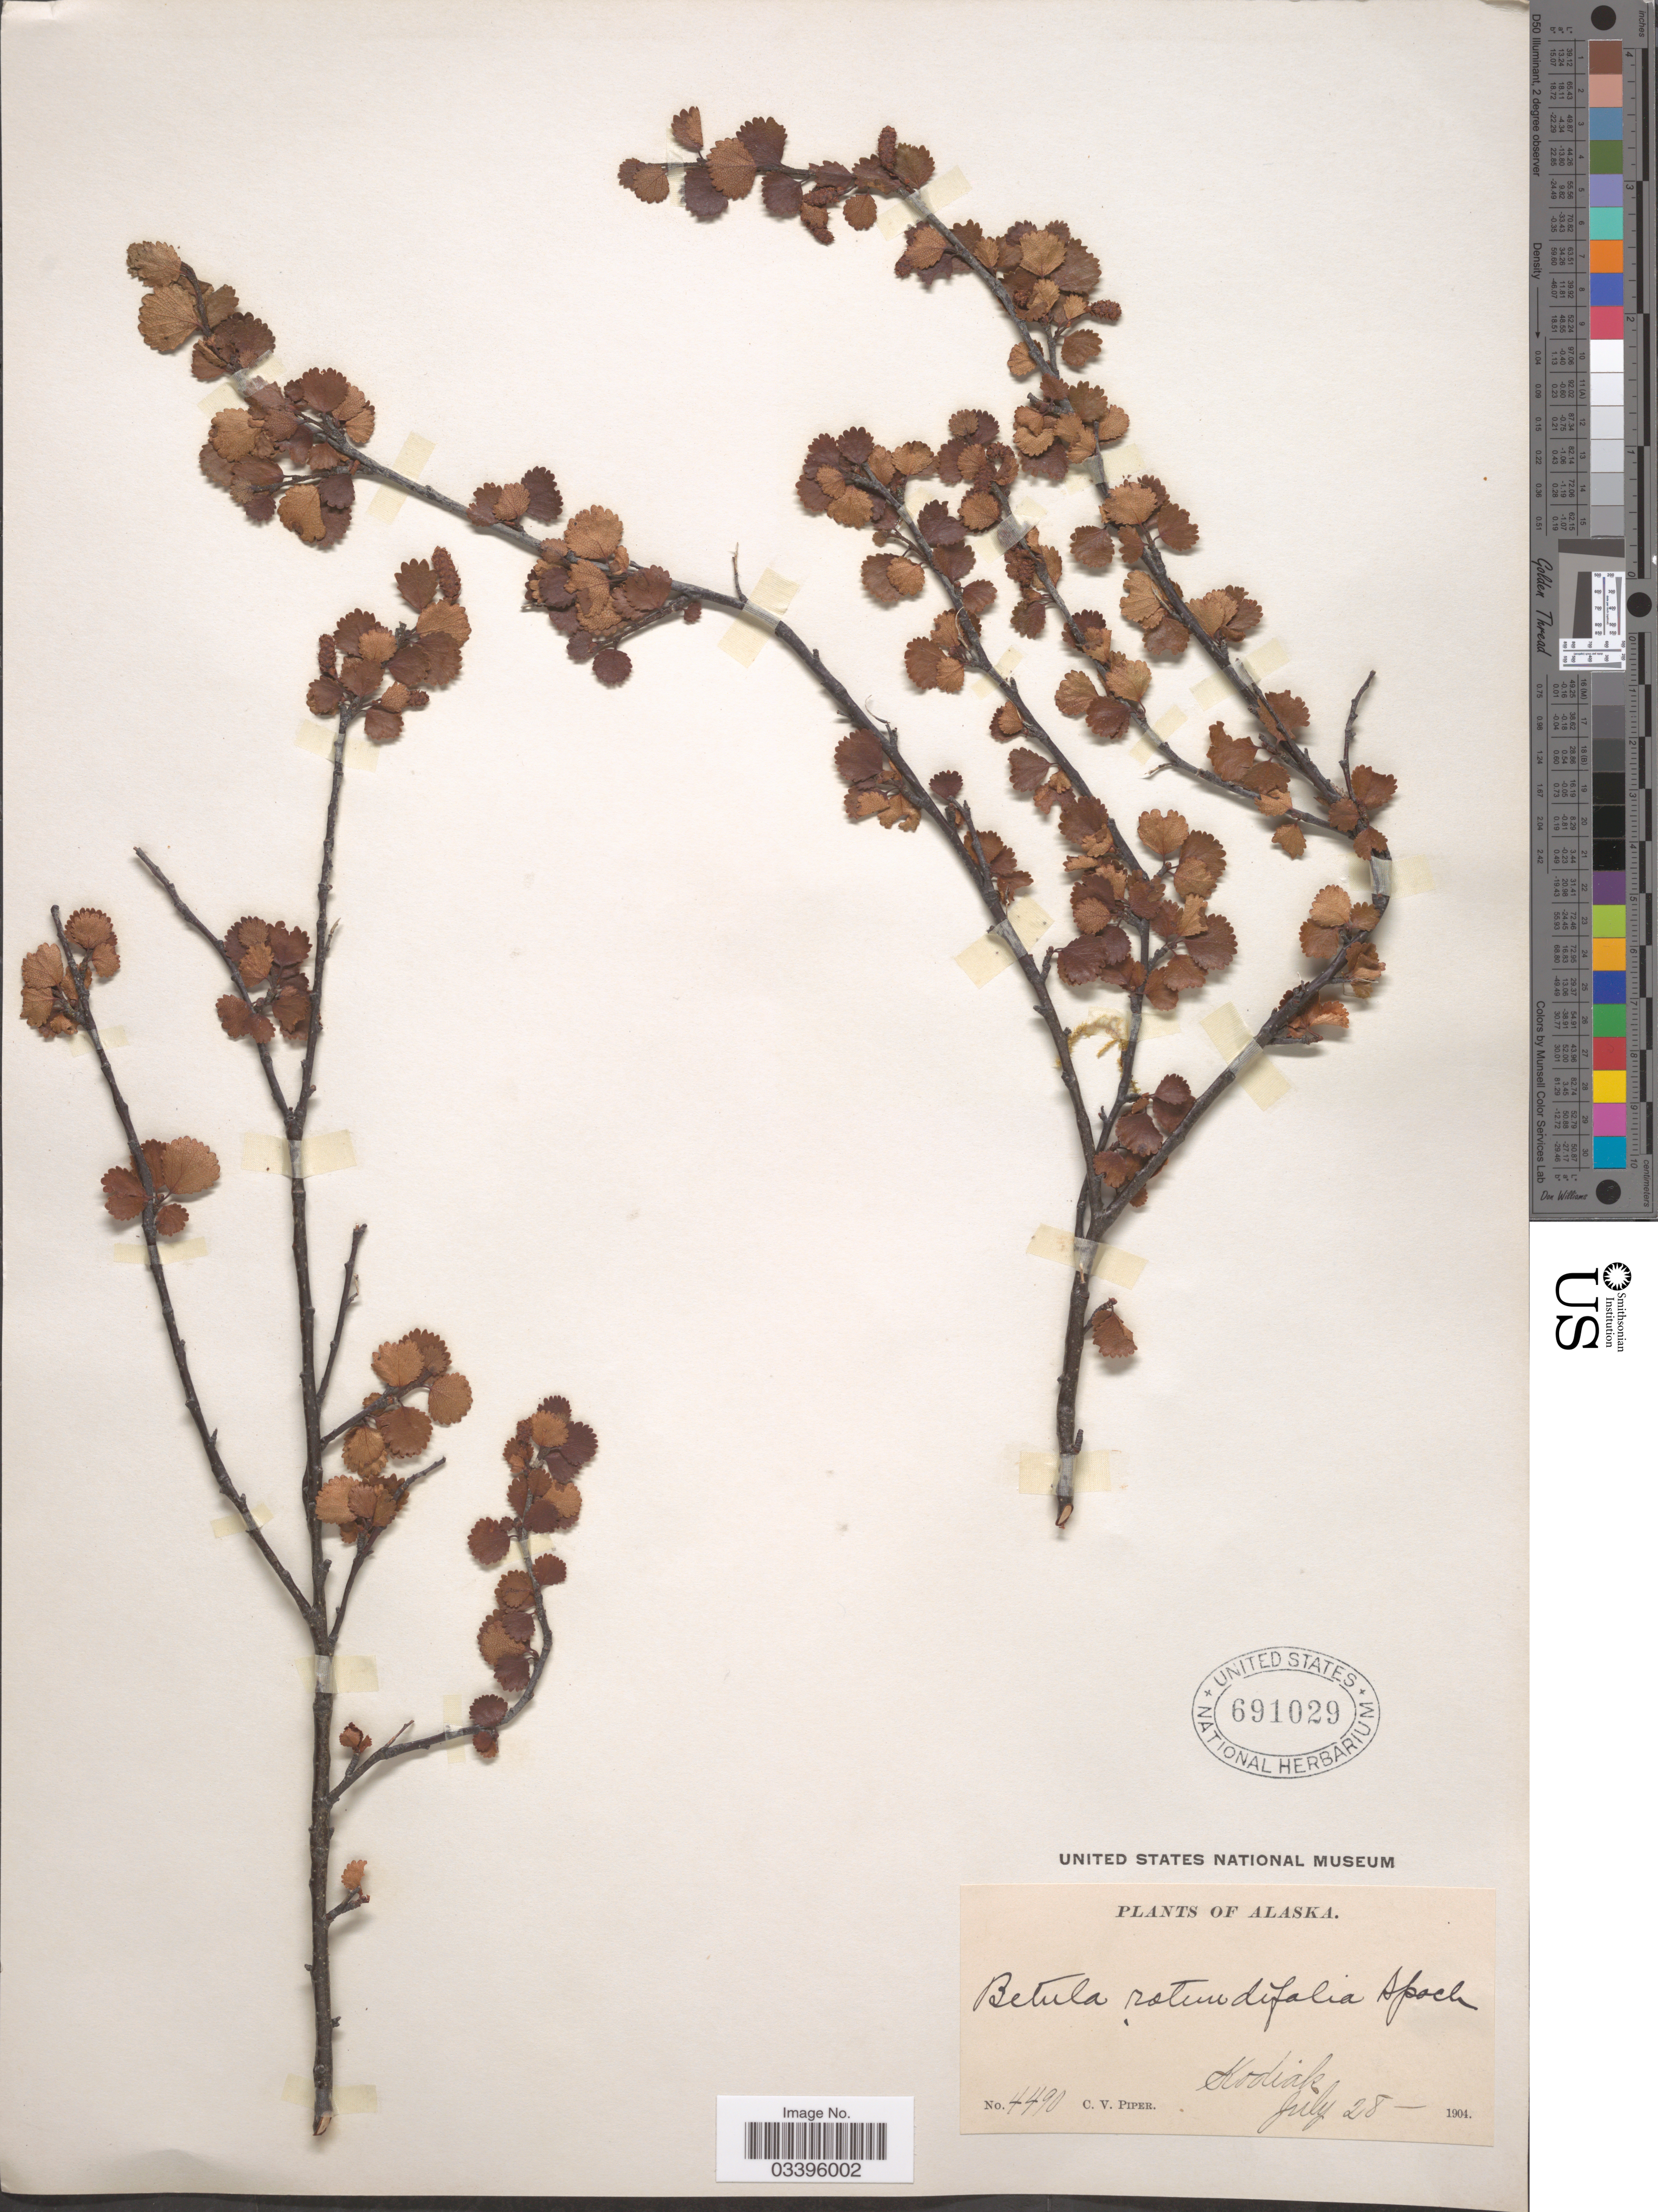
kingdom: Plantae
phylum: Tracheophyta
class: Magnoliopsida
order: Fagales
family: Betulaceae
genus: Betula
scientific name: Betula nana subsp. exilis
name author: L.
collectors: C. V. Piper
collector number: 4490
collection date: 1904-07-28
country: United States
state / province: Alaska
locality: Kodiak.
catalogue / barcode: US 691029